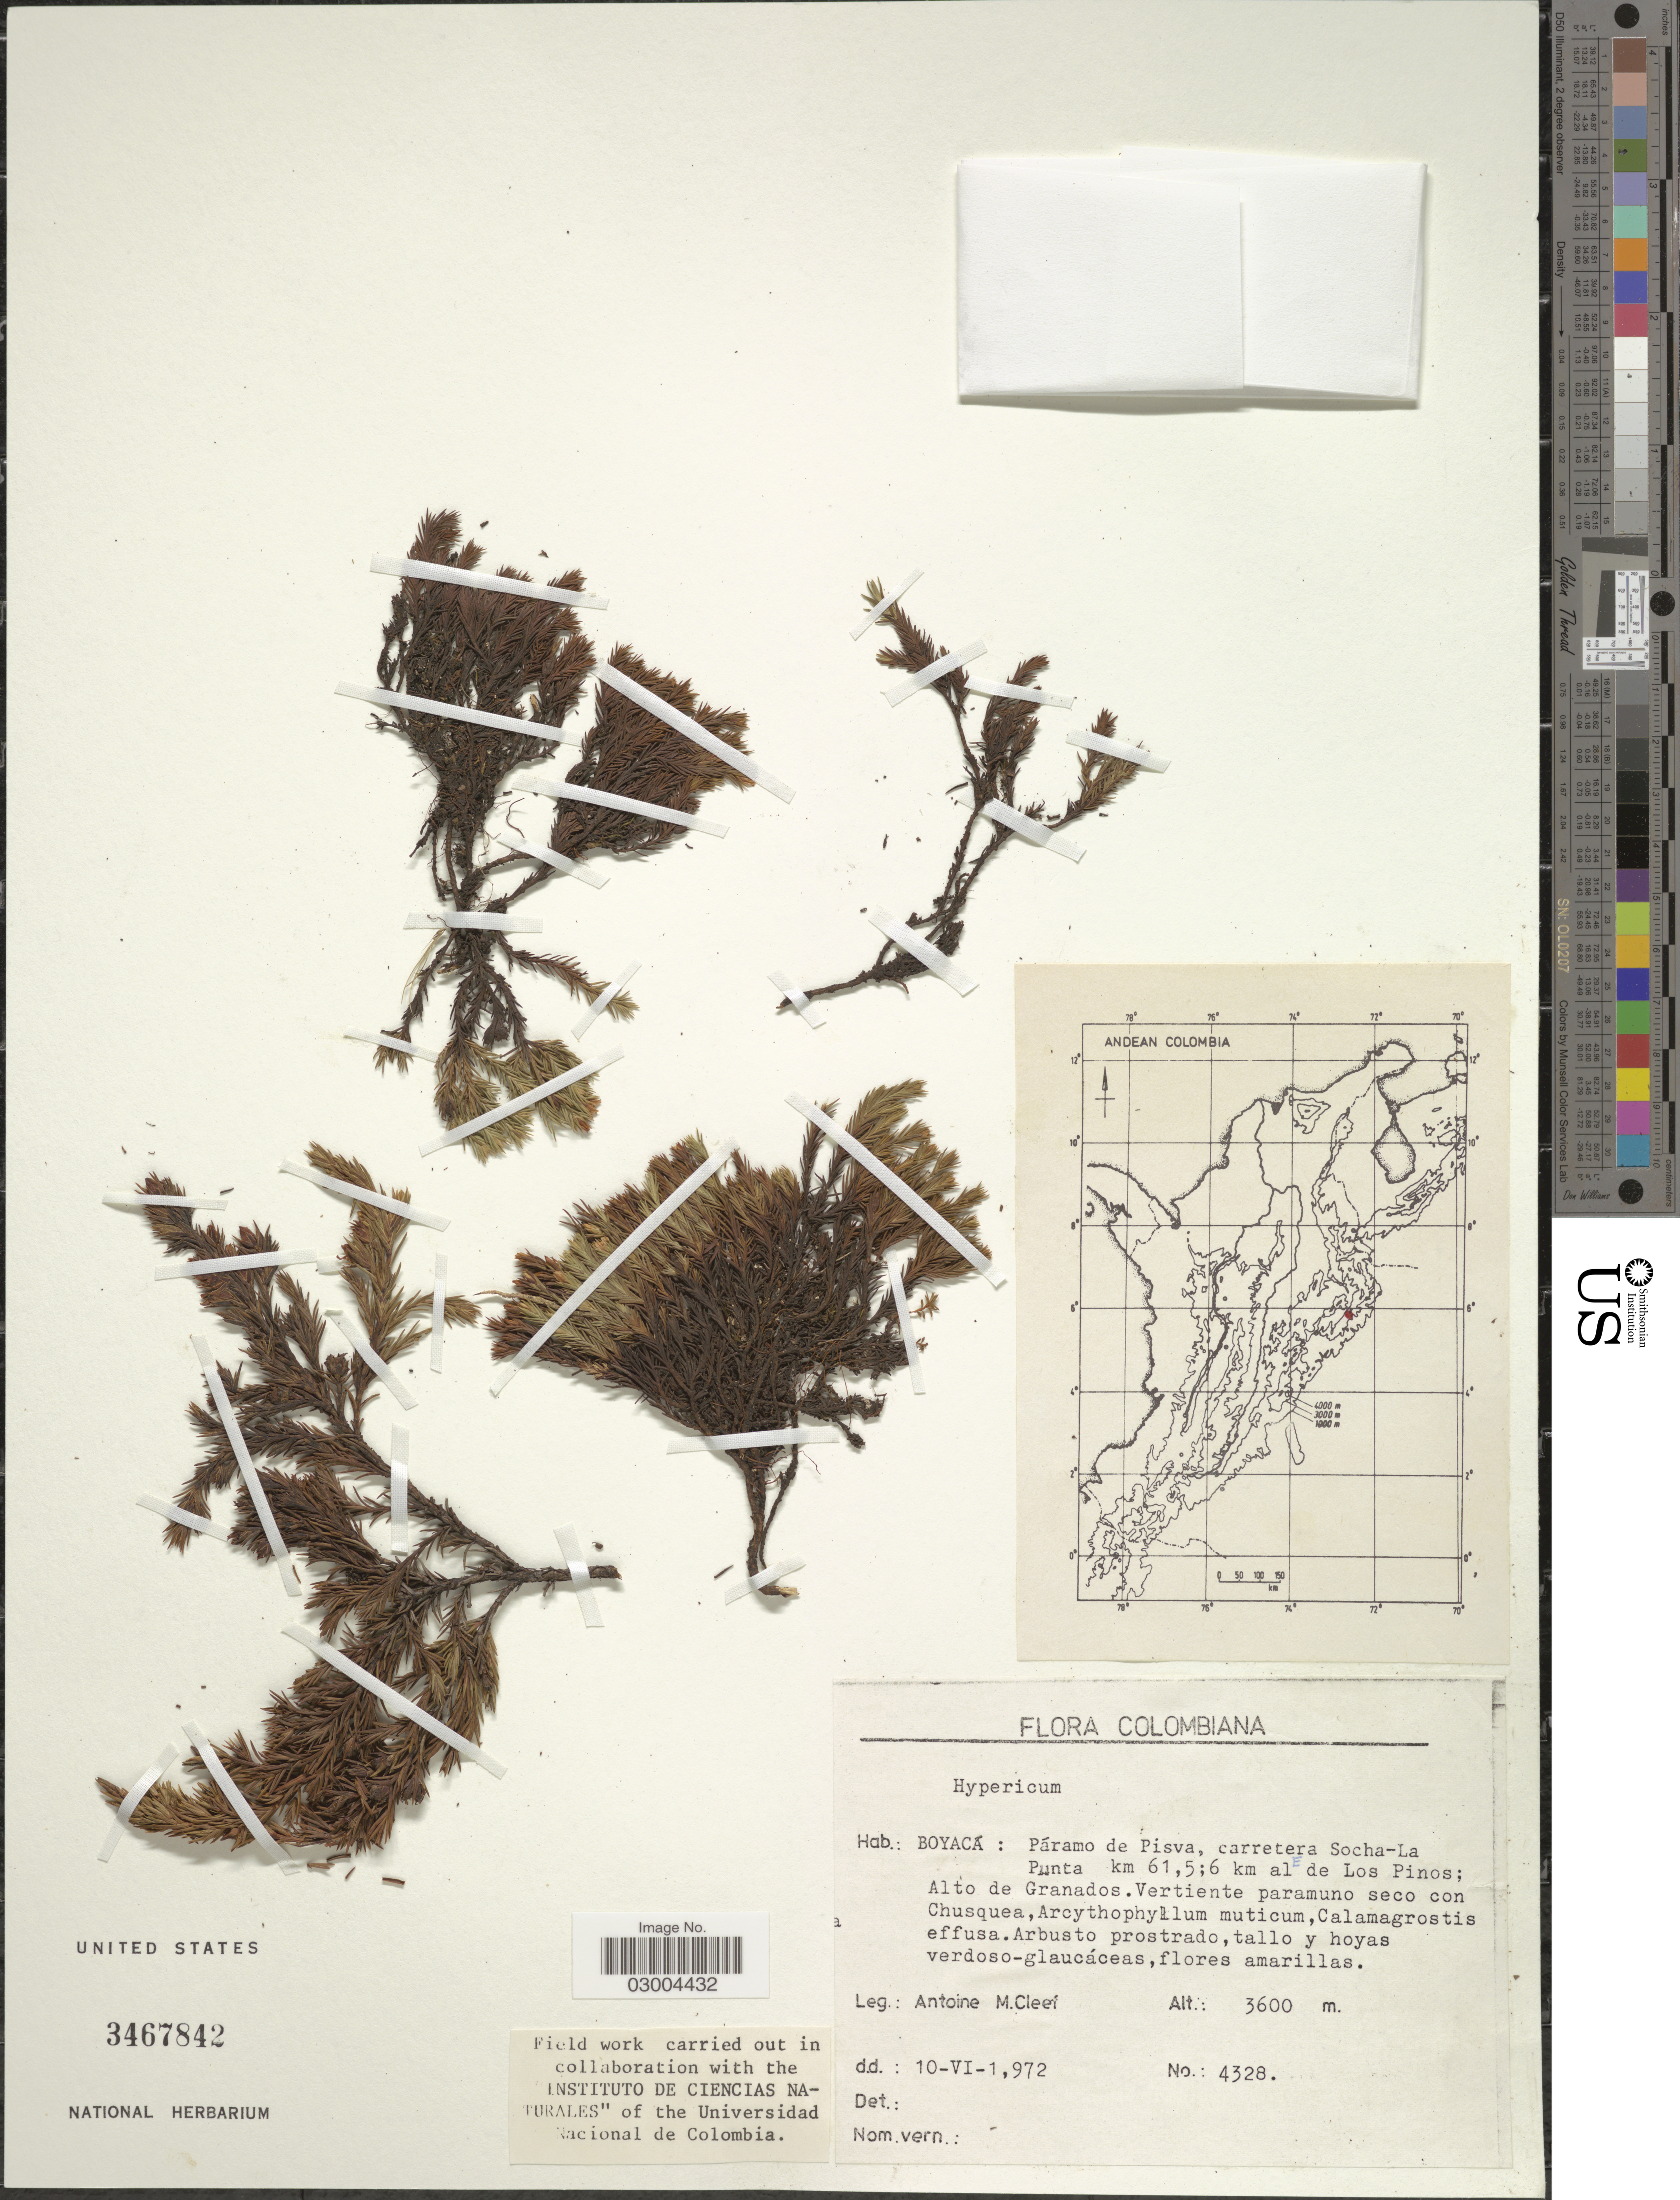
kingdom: Plantae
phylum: Tracheophyta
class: Magnoliopsida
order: Malpighiales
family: Hypericaceae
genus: Hypericum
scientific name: Hypericum sp.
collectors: A. M. Cleef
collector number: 4328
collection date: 1972-06-10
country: Colombia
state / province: Boyacá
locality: Páramo de Pisva, carretera Socha-La Punta km 61.5; 6 km al E de Los Pinos; Alto de Granados.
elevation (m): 3600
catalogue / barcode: US 3467842